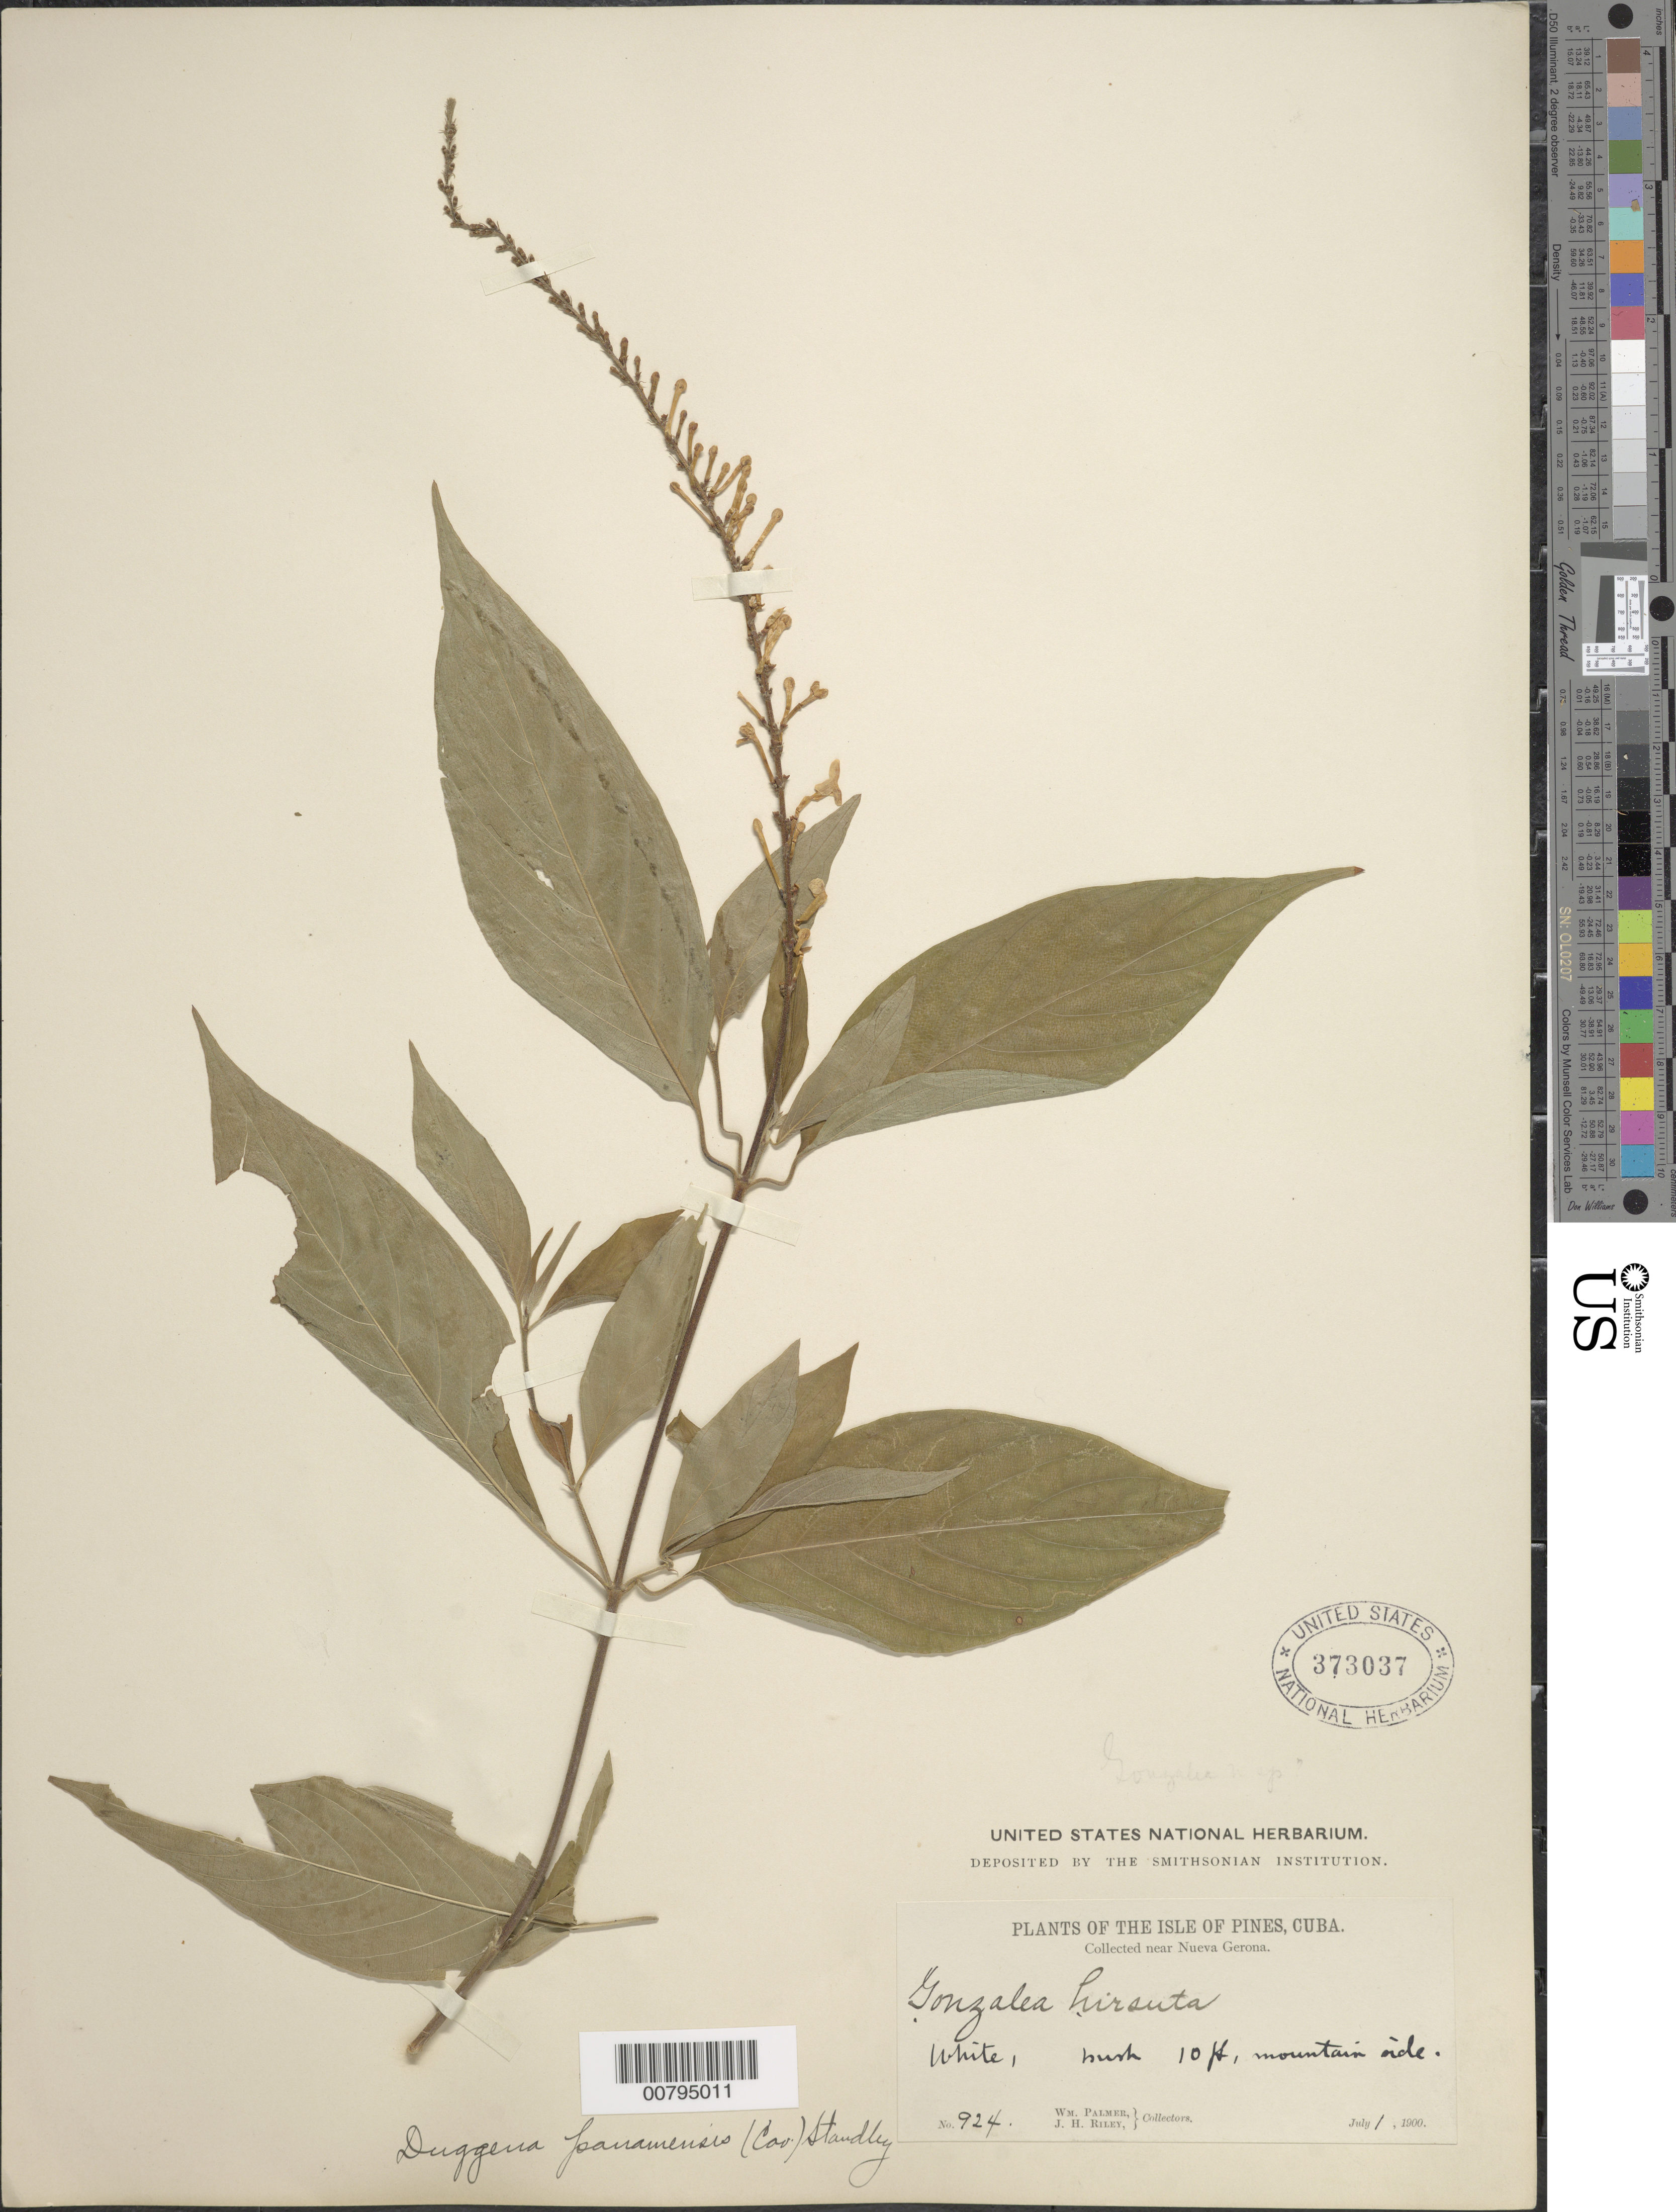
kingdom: Plantae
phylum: Tracheophyta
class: Magnoliopsida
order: Gentianales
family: Rubiaceae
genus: Gonzalagunia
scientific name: Gonzalagunia panamensis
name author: (Cav.) K. Schum.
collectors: W. Palmer & J. H. Riley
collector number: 924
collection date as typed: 01 Jul 1900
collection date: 1900-07-01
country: Cuba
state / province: Isla de La Juventud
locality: Mountain side. Near Gerona.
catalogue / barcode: US 373037